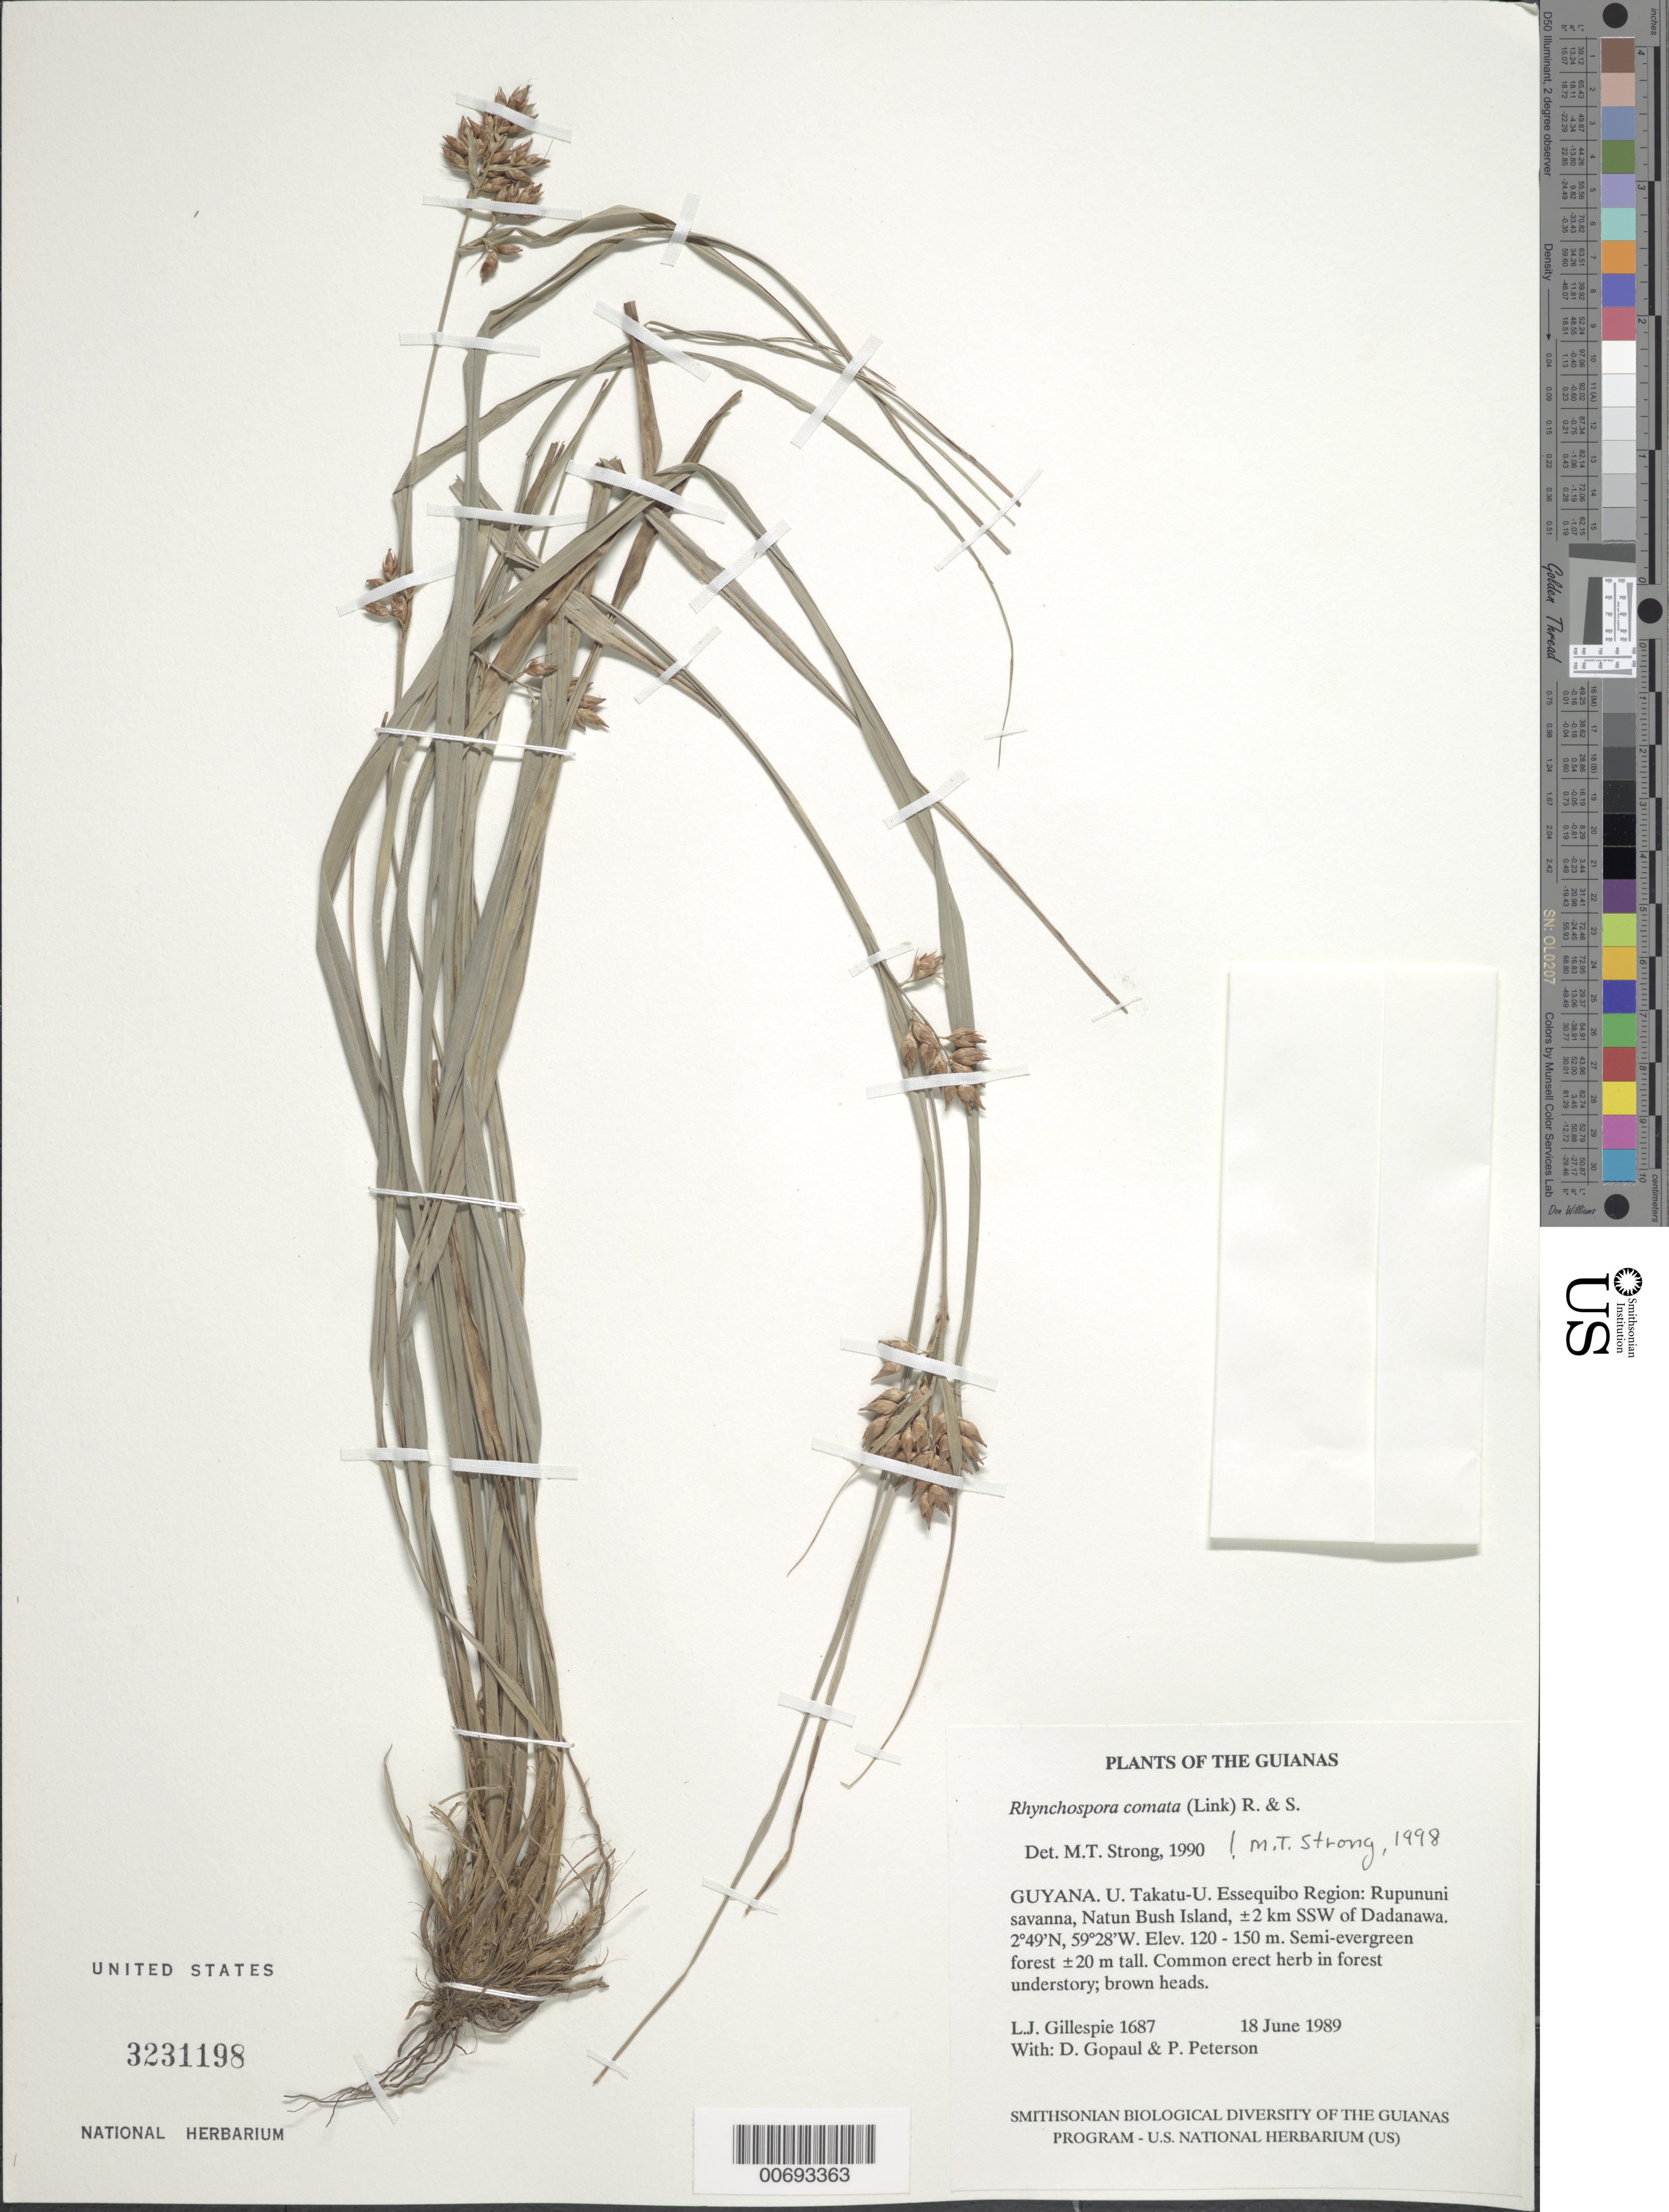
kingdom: Plantae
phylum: Tracheophyta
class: Liliopsida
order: Poales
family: Cyperaceae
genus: Rhynchospora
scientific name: Rhynchospora comata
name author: (Link) Schult.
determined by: Strong, M. T., (US), Smithsonian Institution - National Museum of Natural History (UNITED STATES)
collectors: L. J. Gillespie, D. Gopaul & P. M. Peterson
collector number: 1687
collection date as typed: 18 June 1989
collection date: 1989-06-18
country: Guyana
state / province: U. Takutu-U. Essequibo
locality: Rupununi savanna, Natun Bush Island, ±2 km SSW of Dadanawa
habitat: Semi-evergreen forest ±20 m tall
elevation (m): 120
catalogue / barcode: US 3231198